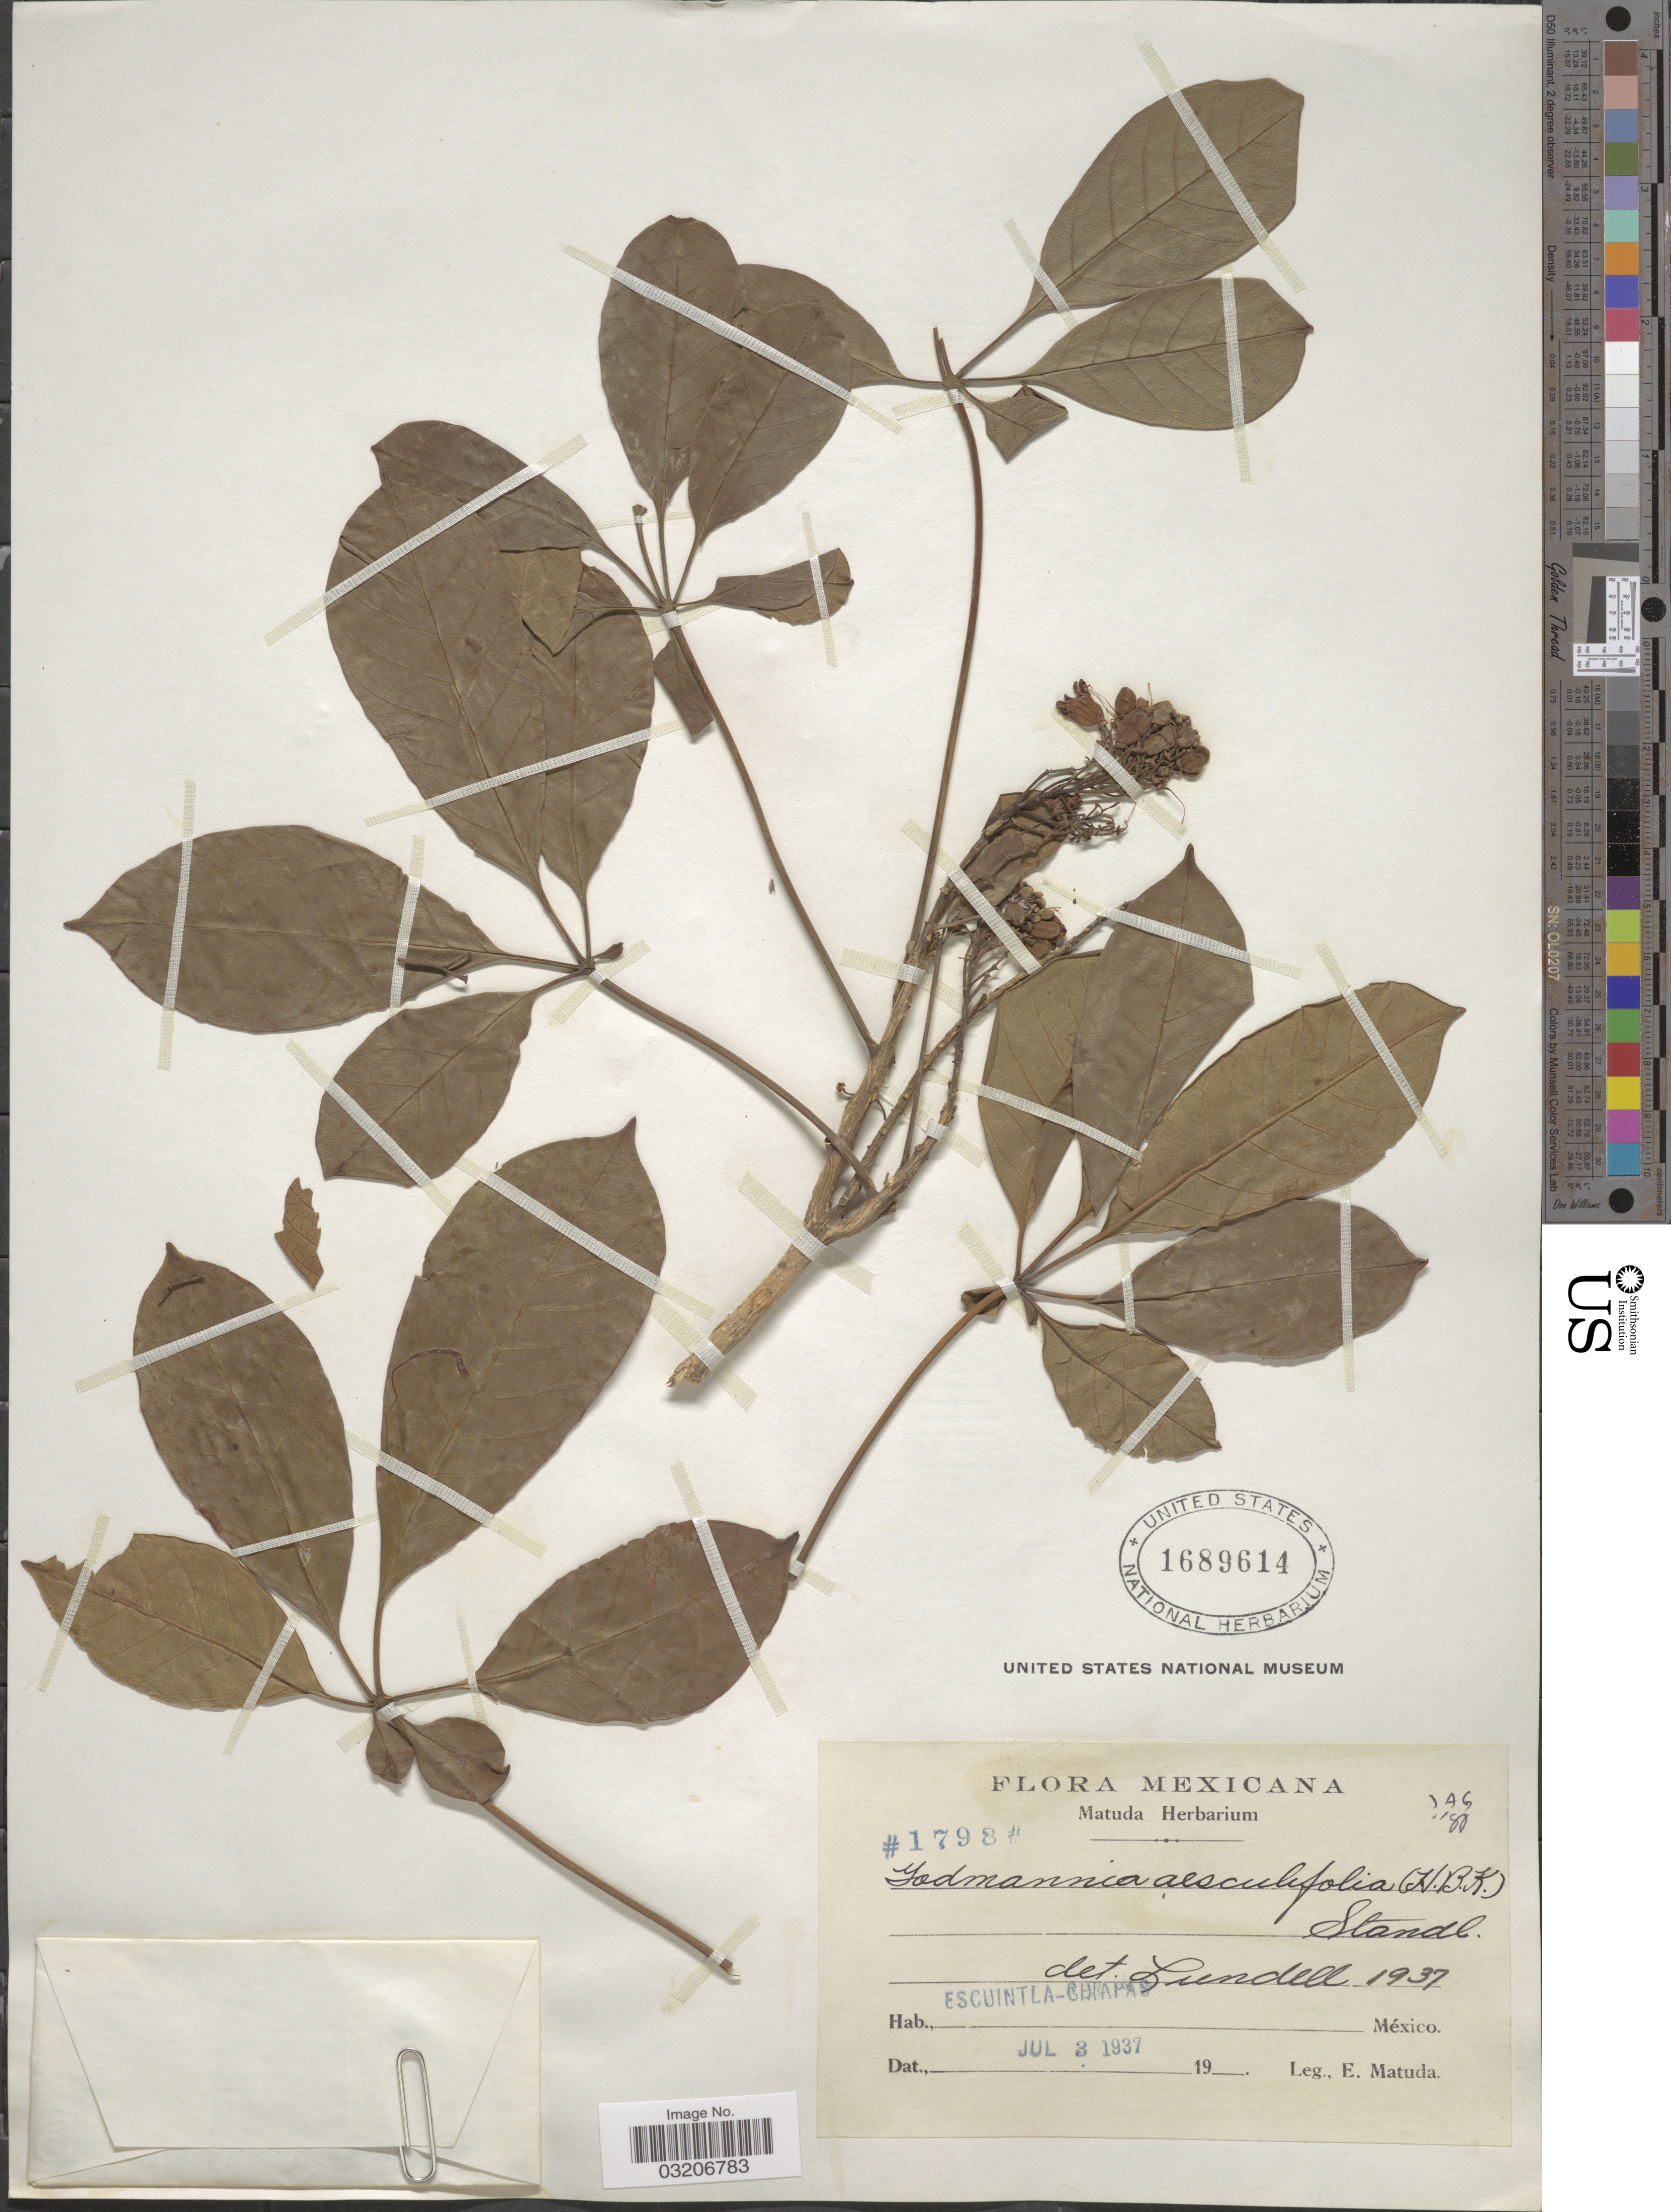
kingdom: Plantae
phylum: Tracheophyta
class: Magnoliopsida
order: Lamiales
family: Bignoniaceae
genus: Godmania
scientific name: Godmania aesculifolia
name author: Standl.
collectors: E. Matuda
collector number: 1798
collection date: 1937-07-03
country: Mexico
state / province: Chiapas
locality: Escuintla.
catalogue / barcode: US 1689614